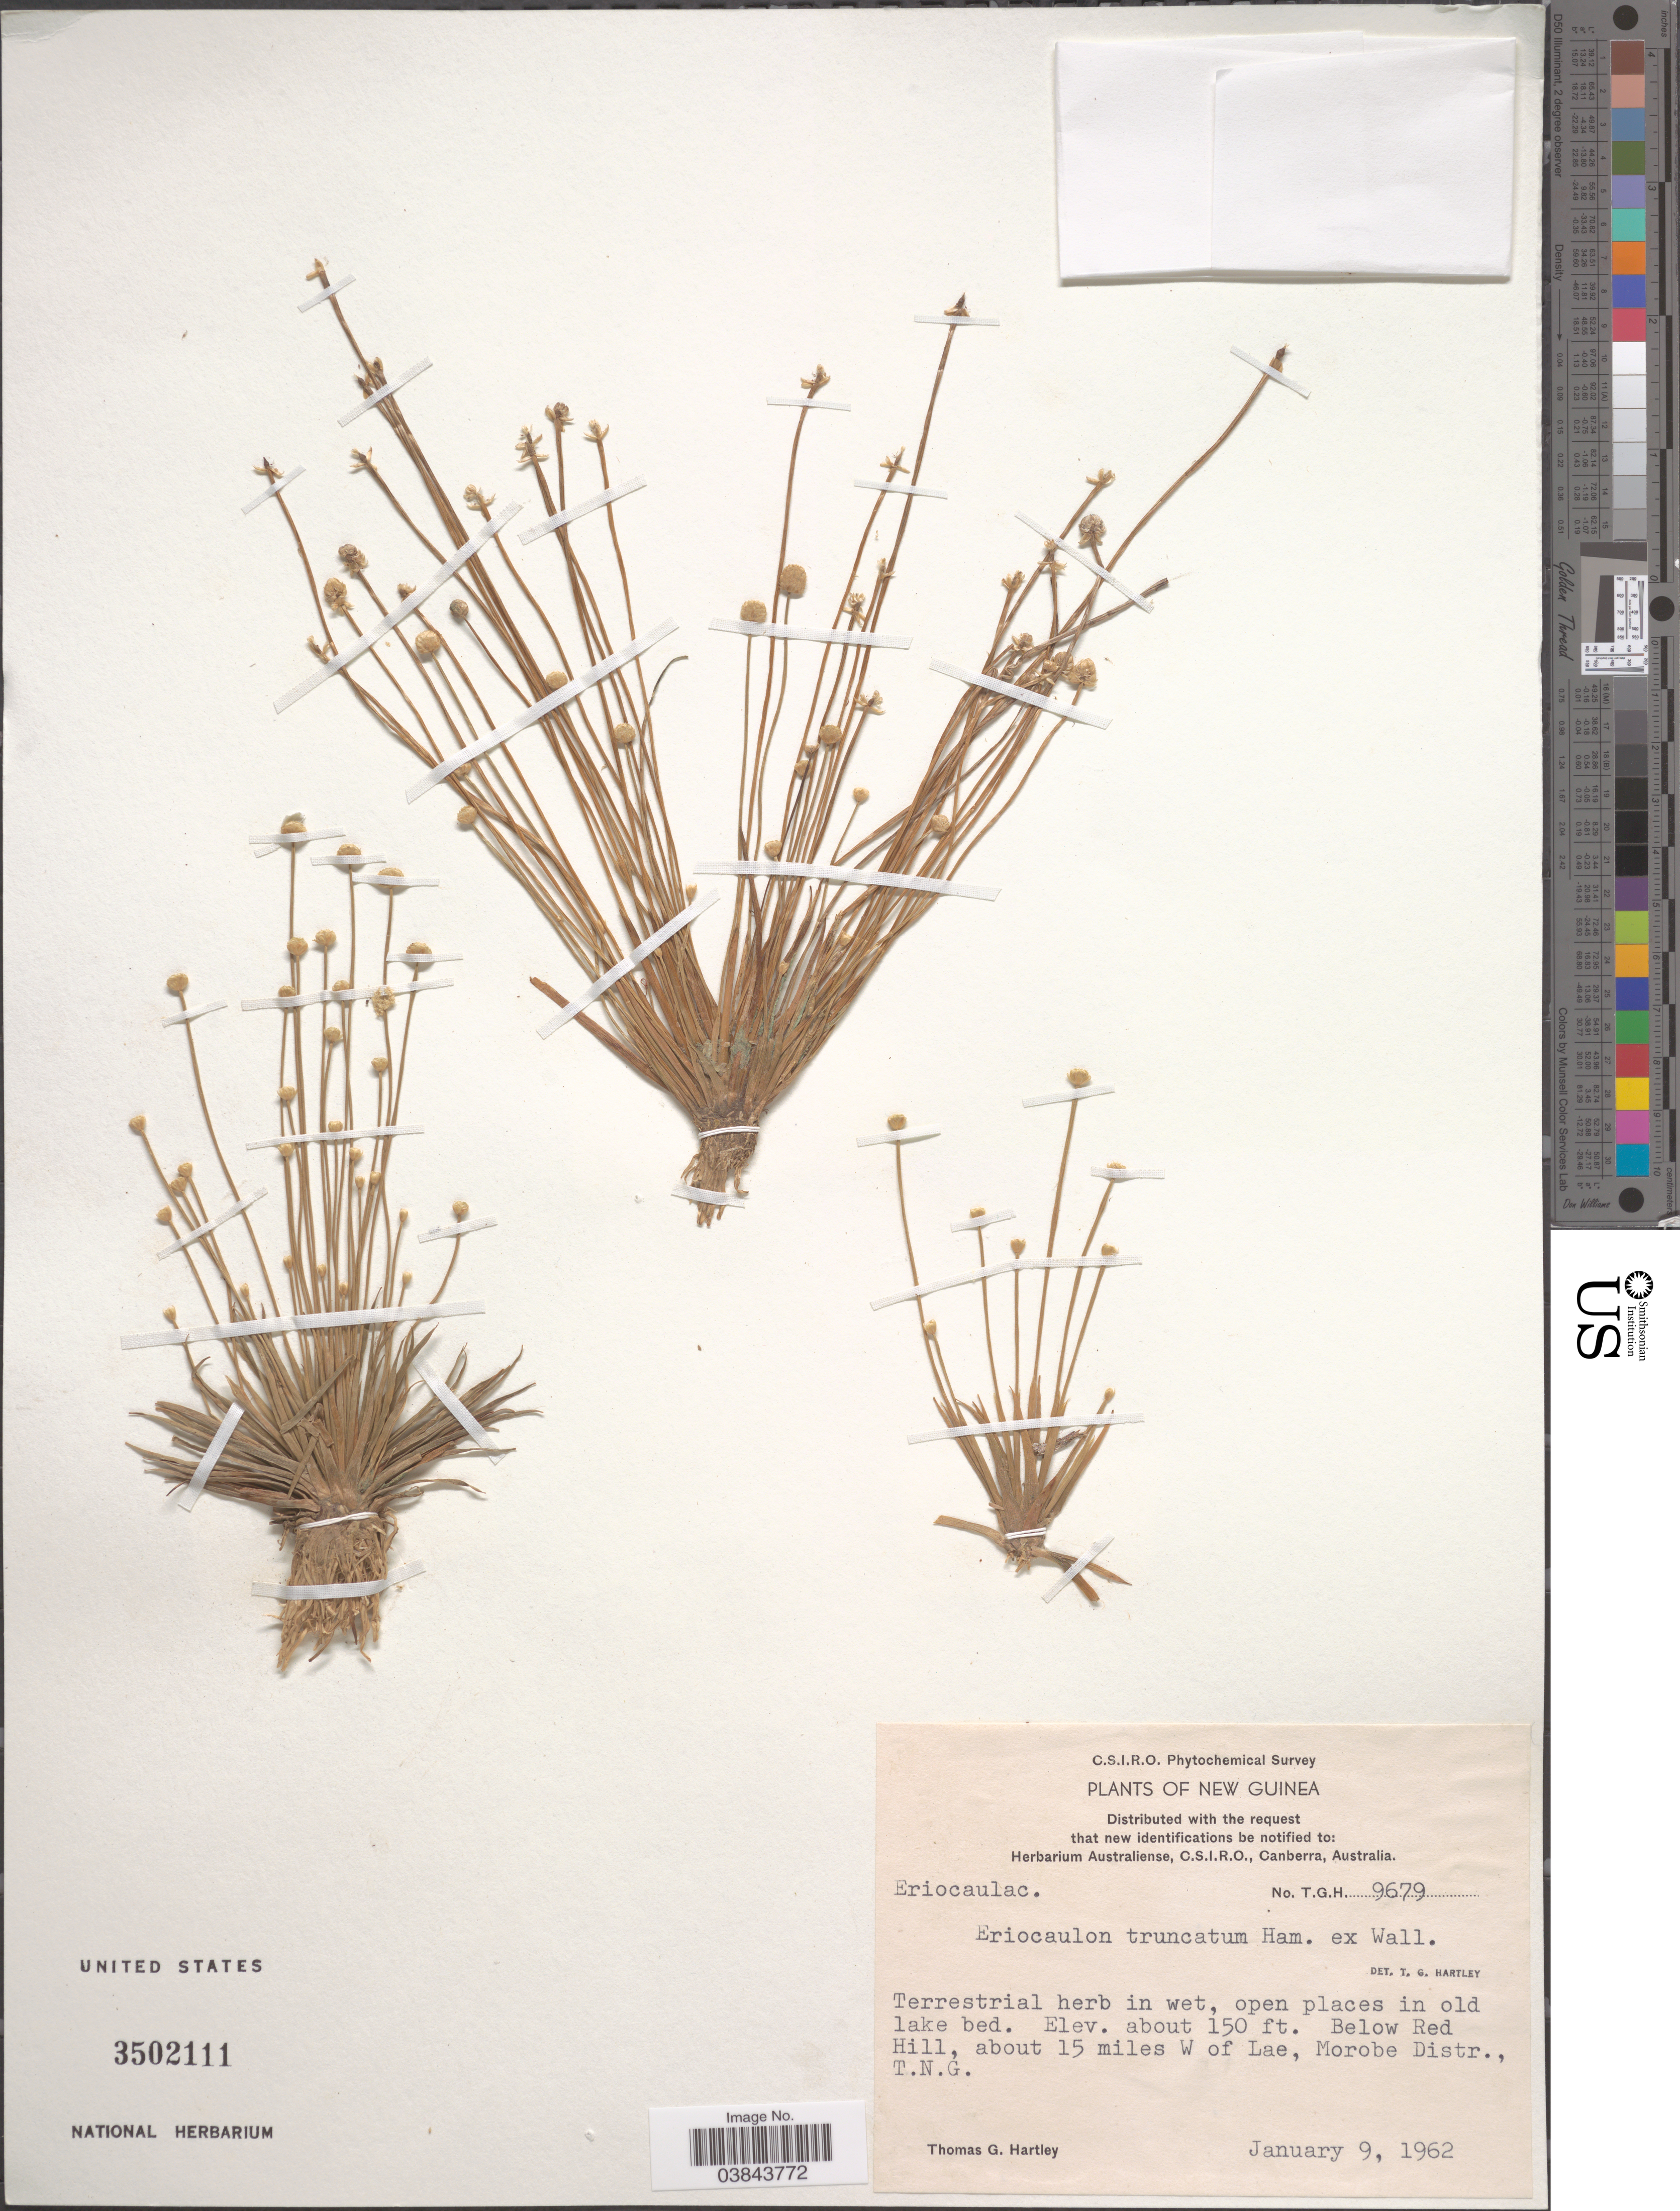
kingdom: Plantae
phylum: Tracheophyta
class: Liliopsida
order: Poales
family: Eriocaulaceae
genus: Eriocaulon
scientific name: Eriocaulon truncatum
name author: Buch.-Ham. ex Mart.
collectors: T. G. Hartley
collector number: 9679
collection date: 1962-01-09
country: Papua New Guinea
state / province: Morobe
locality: New Guinea. Below Red Hill, about 15 miles W of Lae, Morobe Distr., T.N.G.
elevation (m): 46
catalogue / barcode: US 3502111